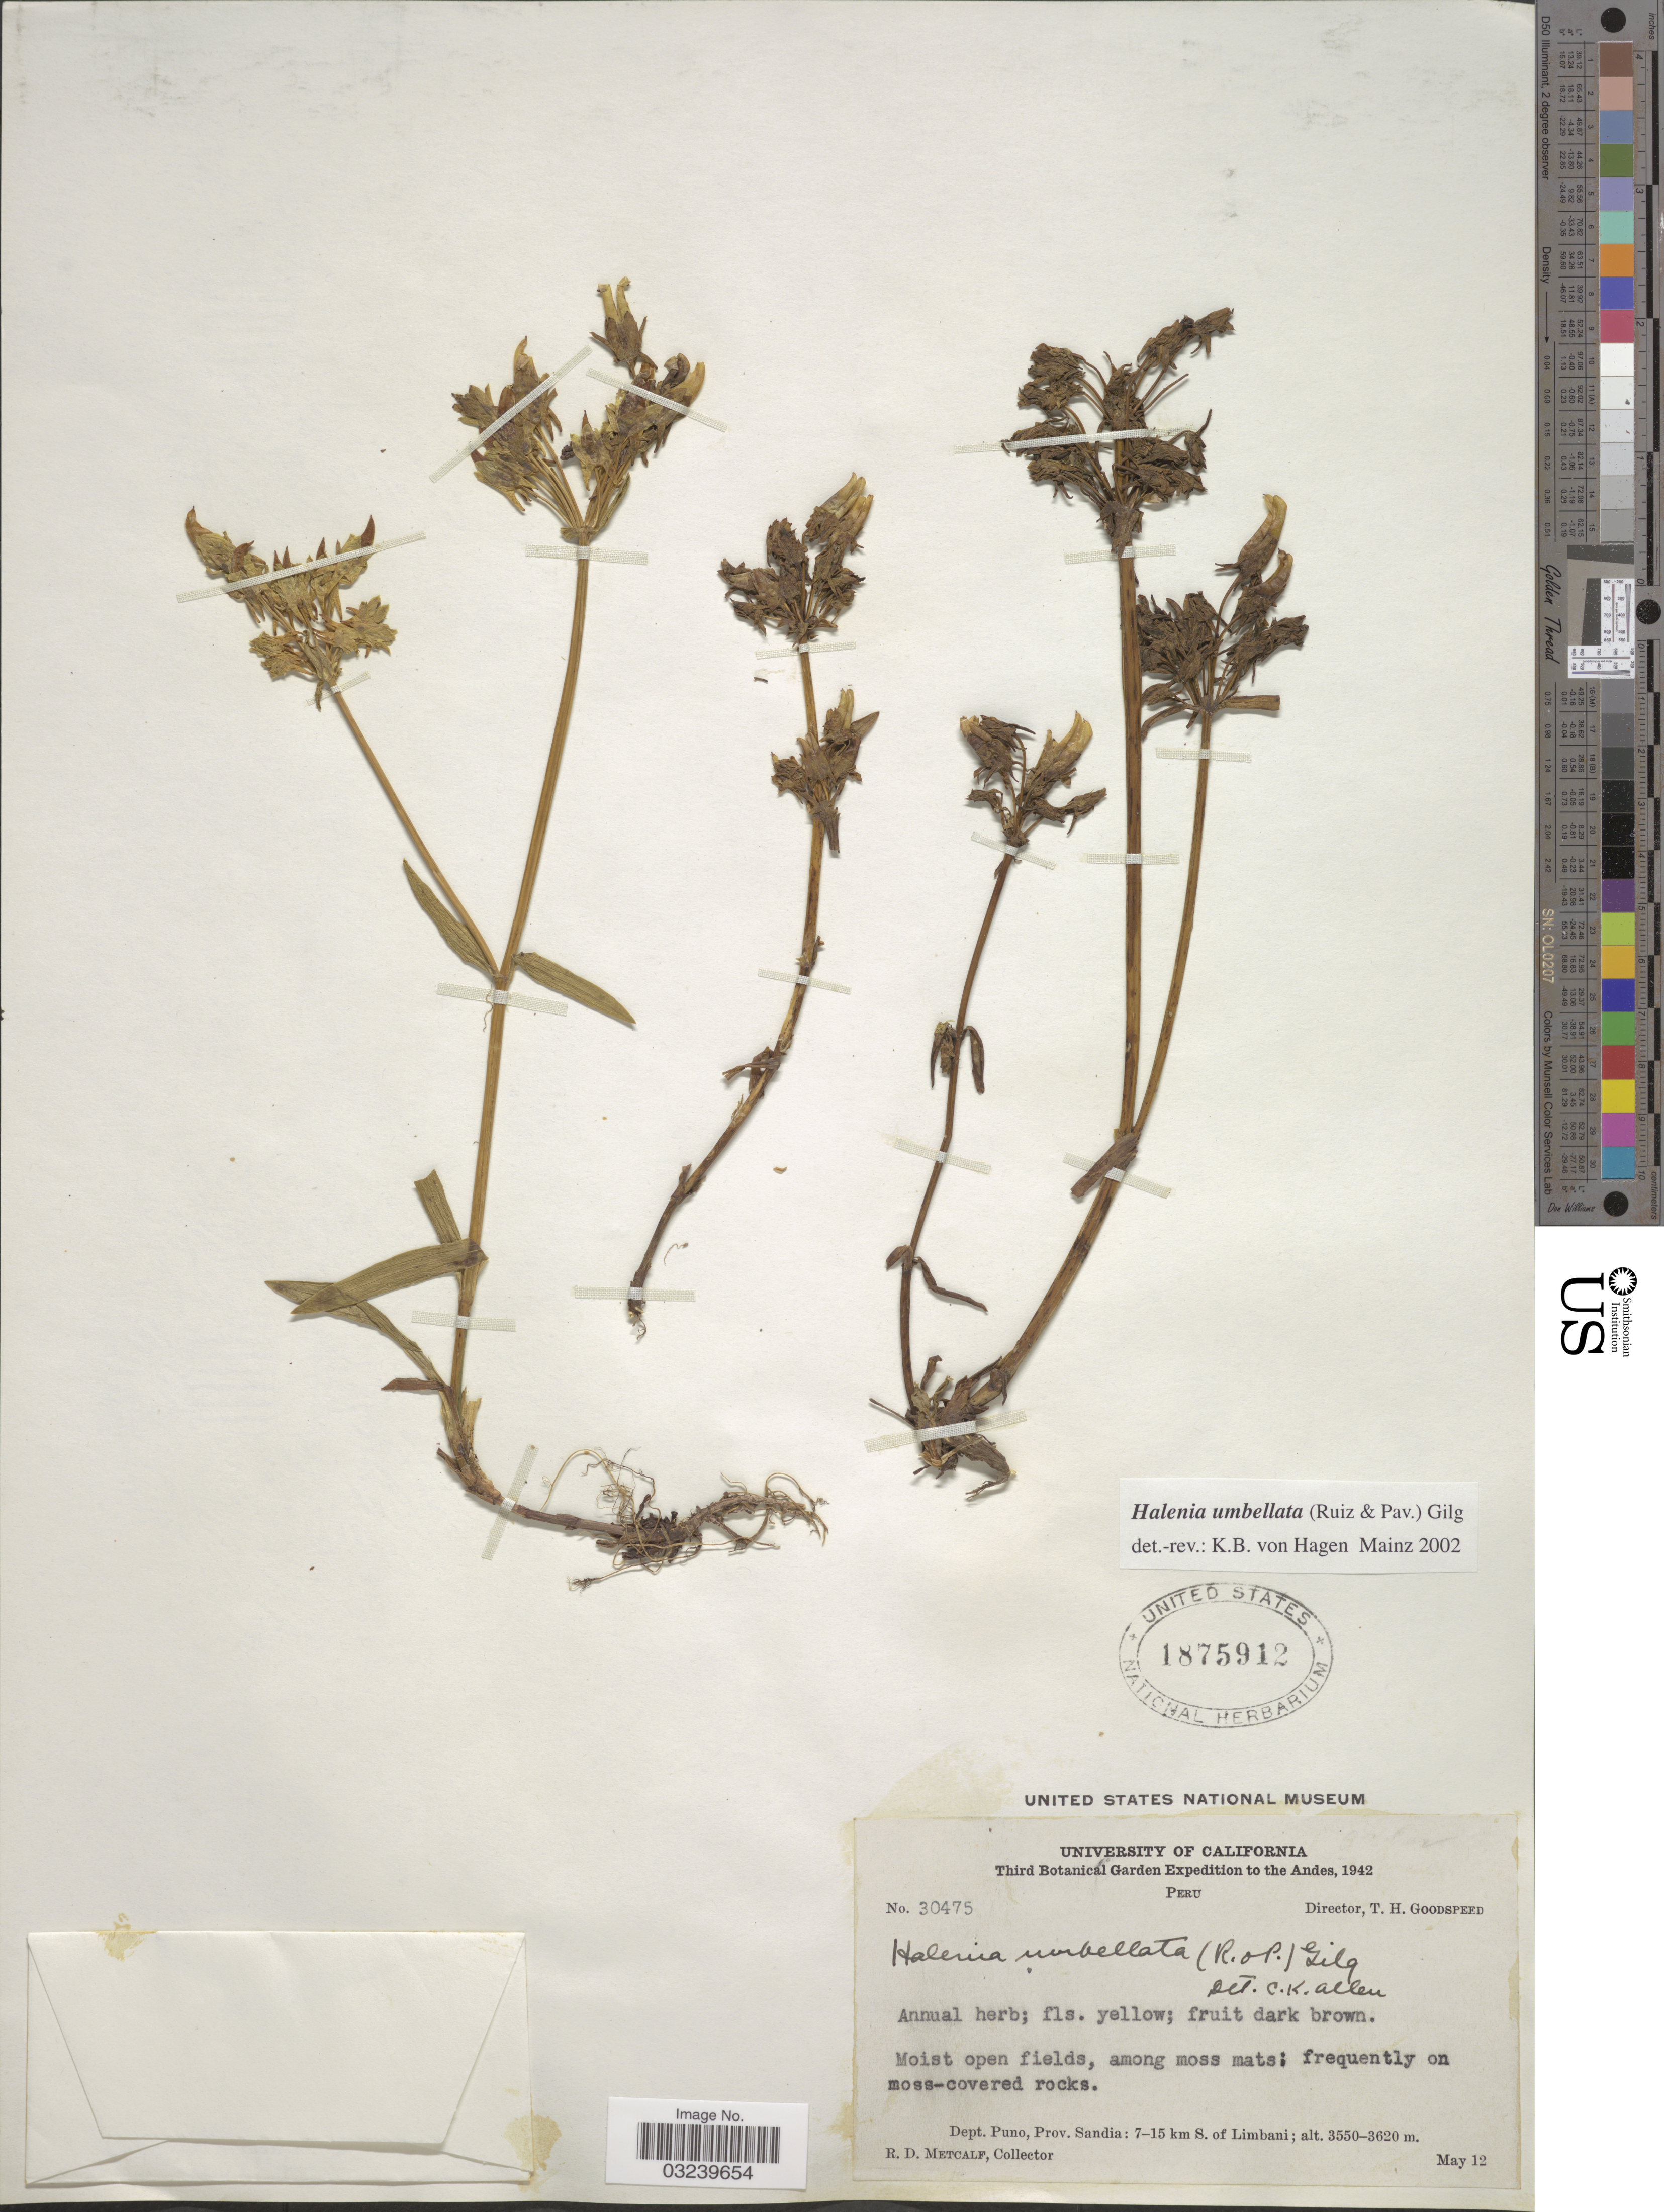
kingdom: Plantae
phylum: Tracheophyta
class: Magnoliopsida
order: Gentianales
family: Gentianaceae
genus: Halenia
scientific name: Halenia umbellata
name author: (Ruiz & Pav.) Gilg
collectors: R. D. Metcalf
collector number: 30475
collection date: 1942-05-12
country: Peru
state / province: Puno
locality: The Andes, Dept. Puno: Prov. Sandia: 7-15 km S. of Limbani.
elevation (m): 3550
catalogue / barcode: US 1875912